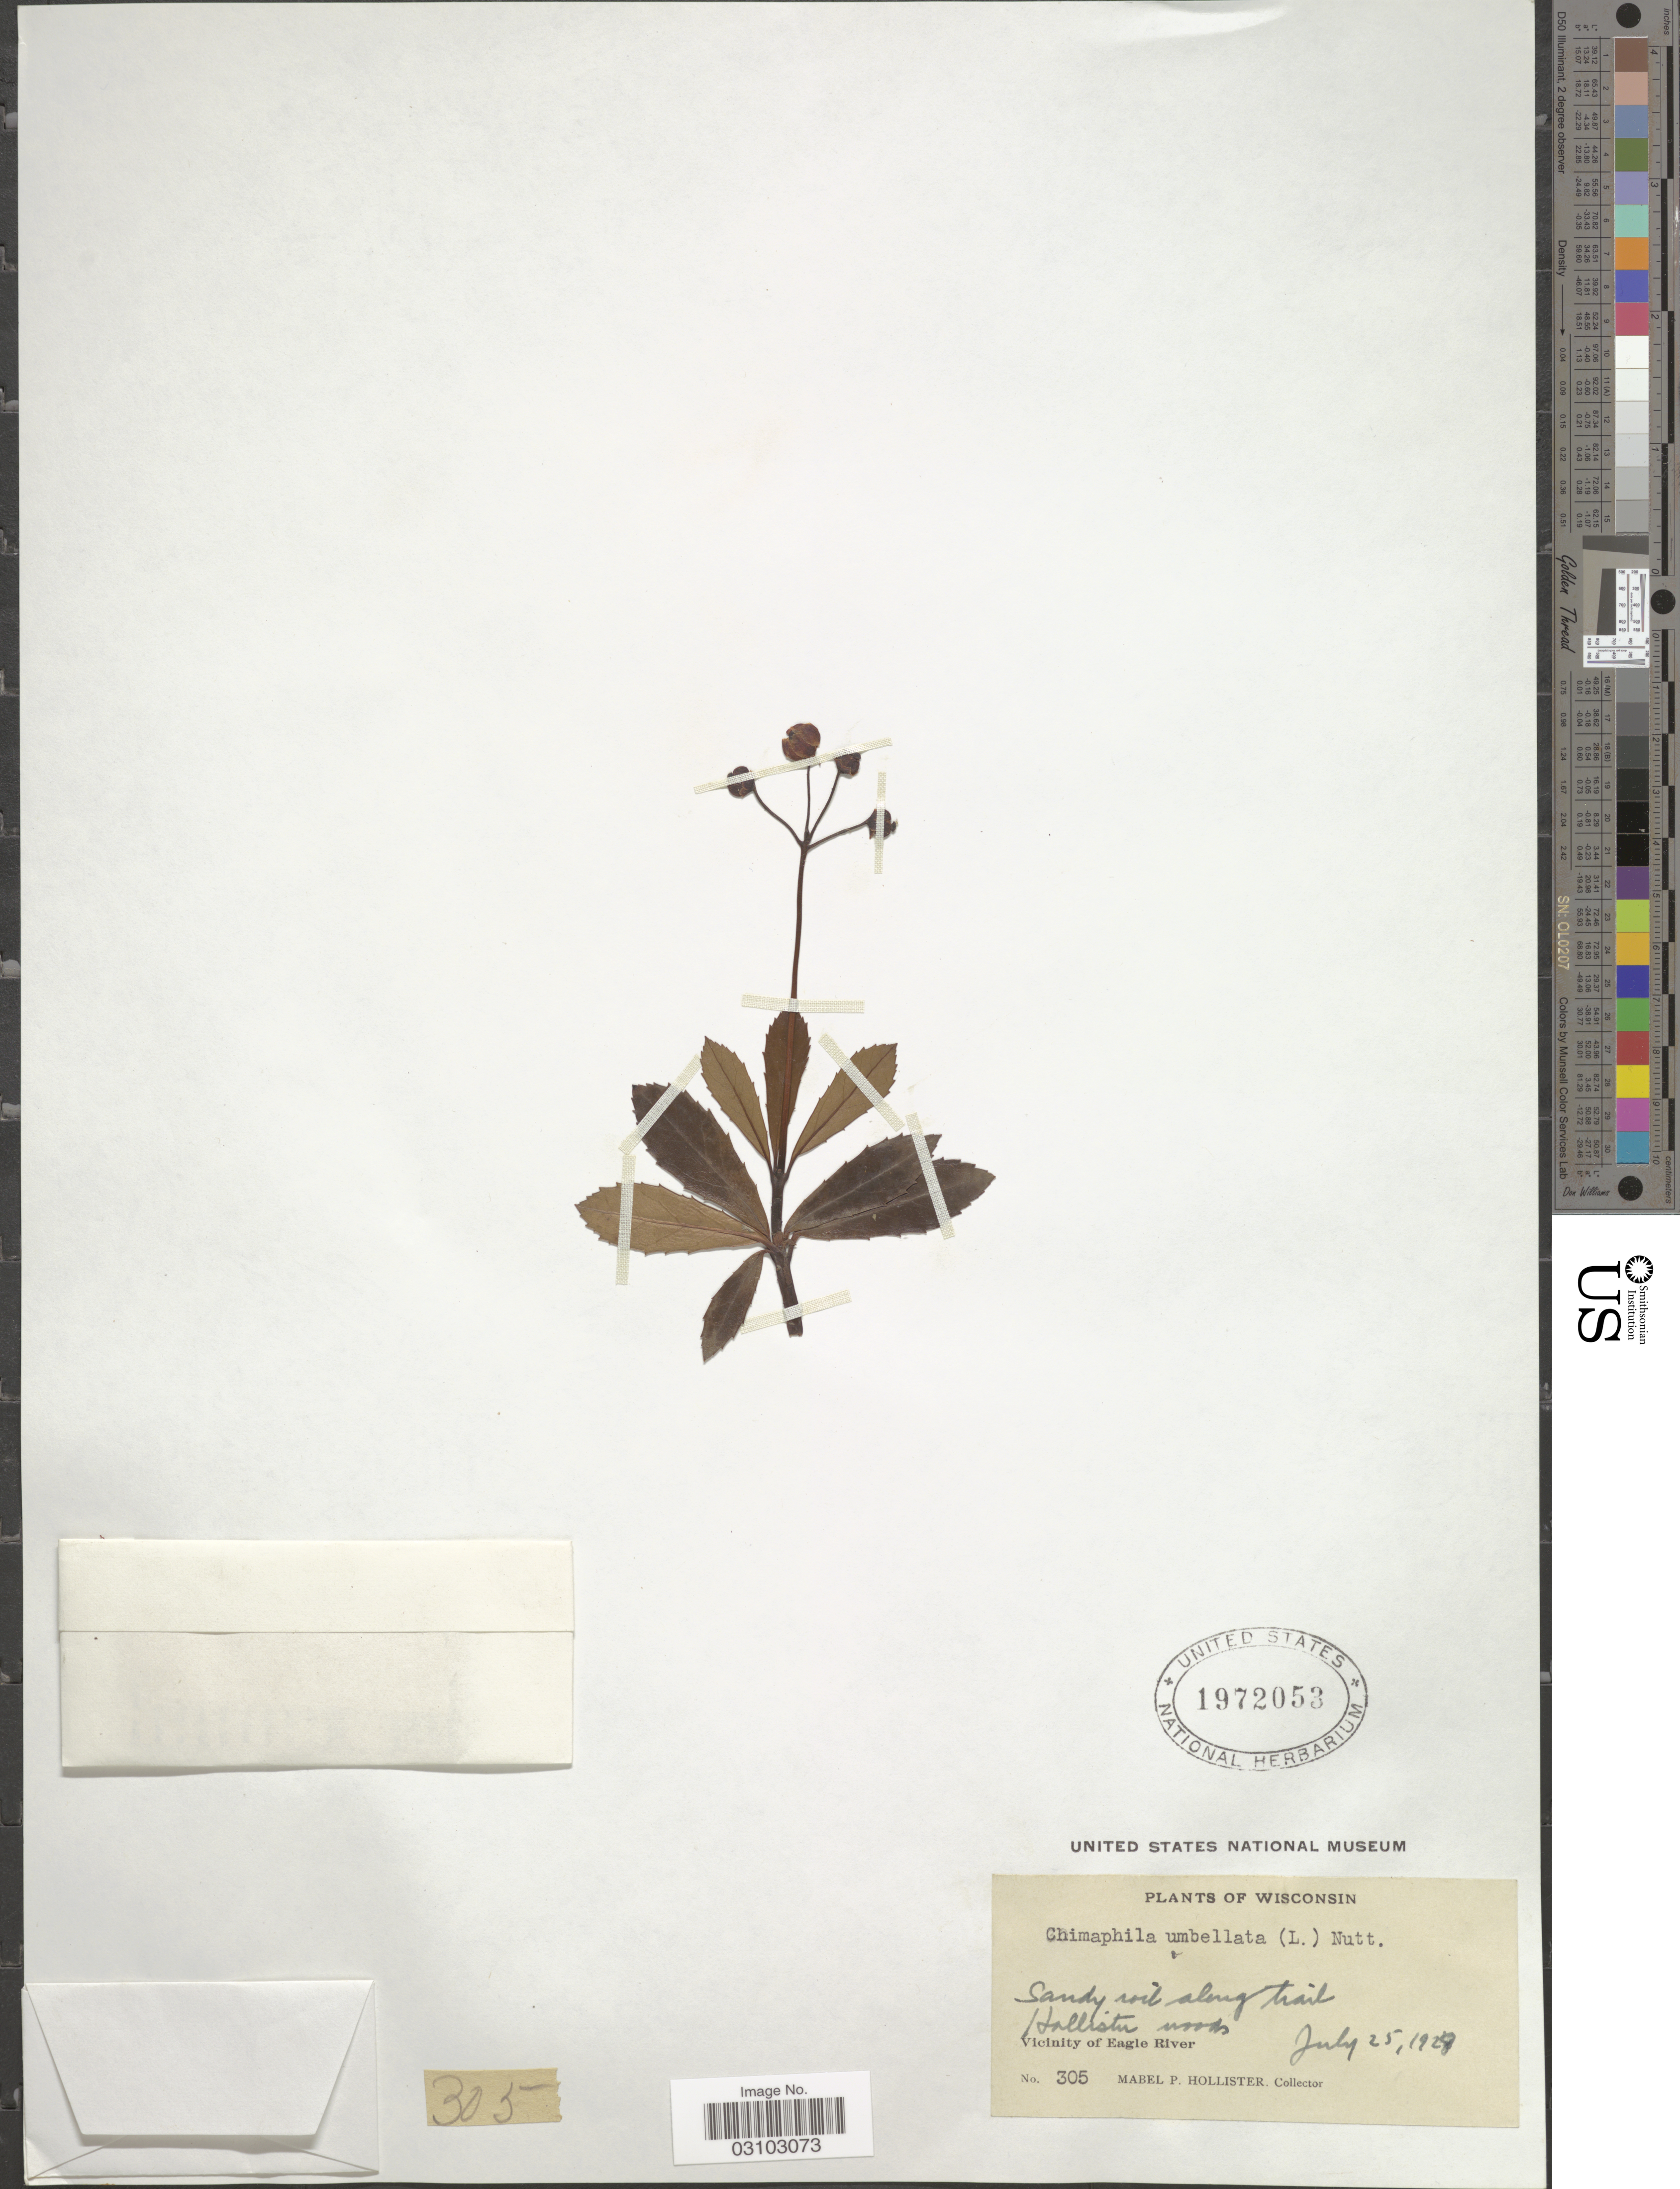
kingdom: Plantae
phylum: Tracheophyta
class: Magnoliopsida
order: Ericales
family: Ericaceae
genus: Chimaphila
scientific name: Chimaphila umbellata var. occidentalis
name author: (Rydb.) S.F. Blake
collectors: M. Hollister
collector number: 305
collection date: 1928-07-25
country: United States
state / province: Wisconsin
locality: Hollister Woods, Vicinity of Eagle River.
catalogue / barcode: US 1972053